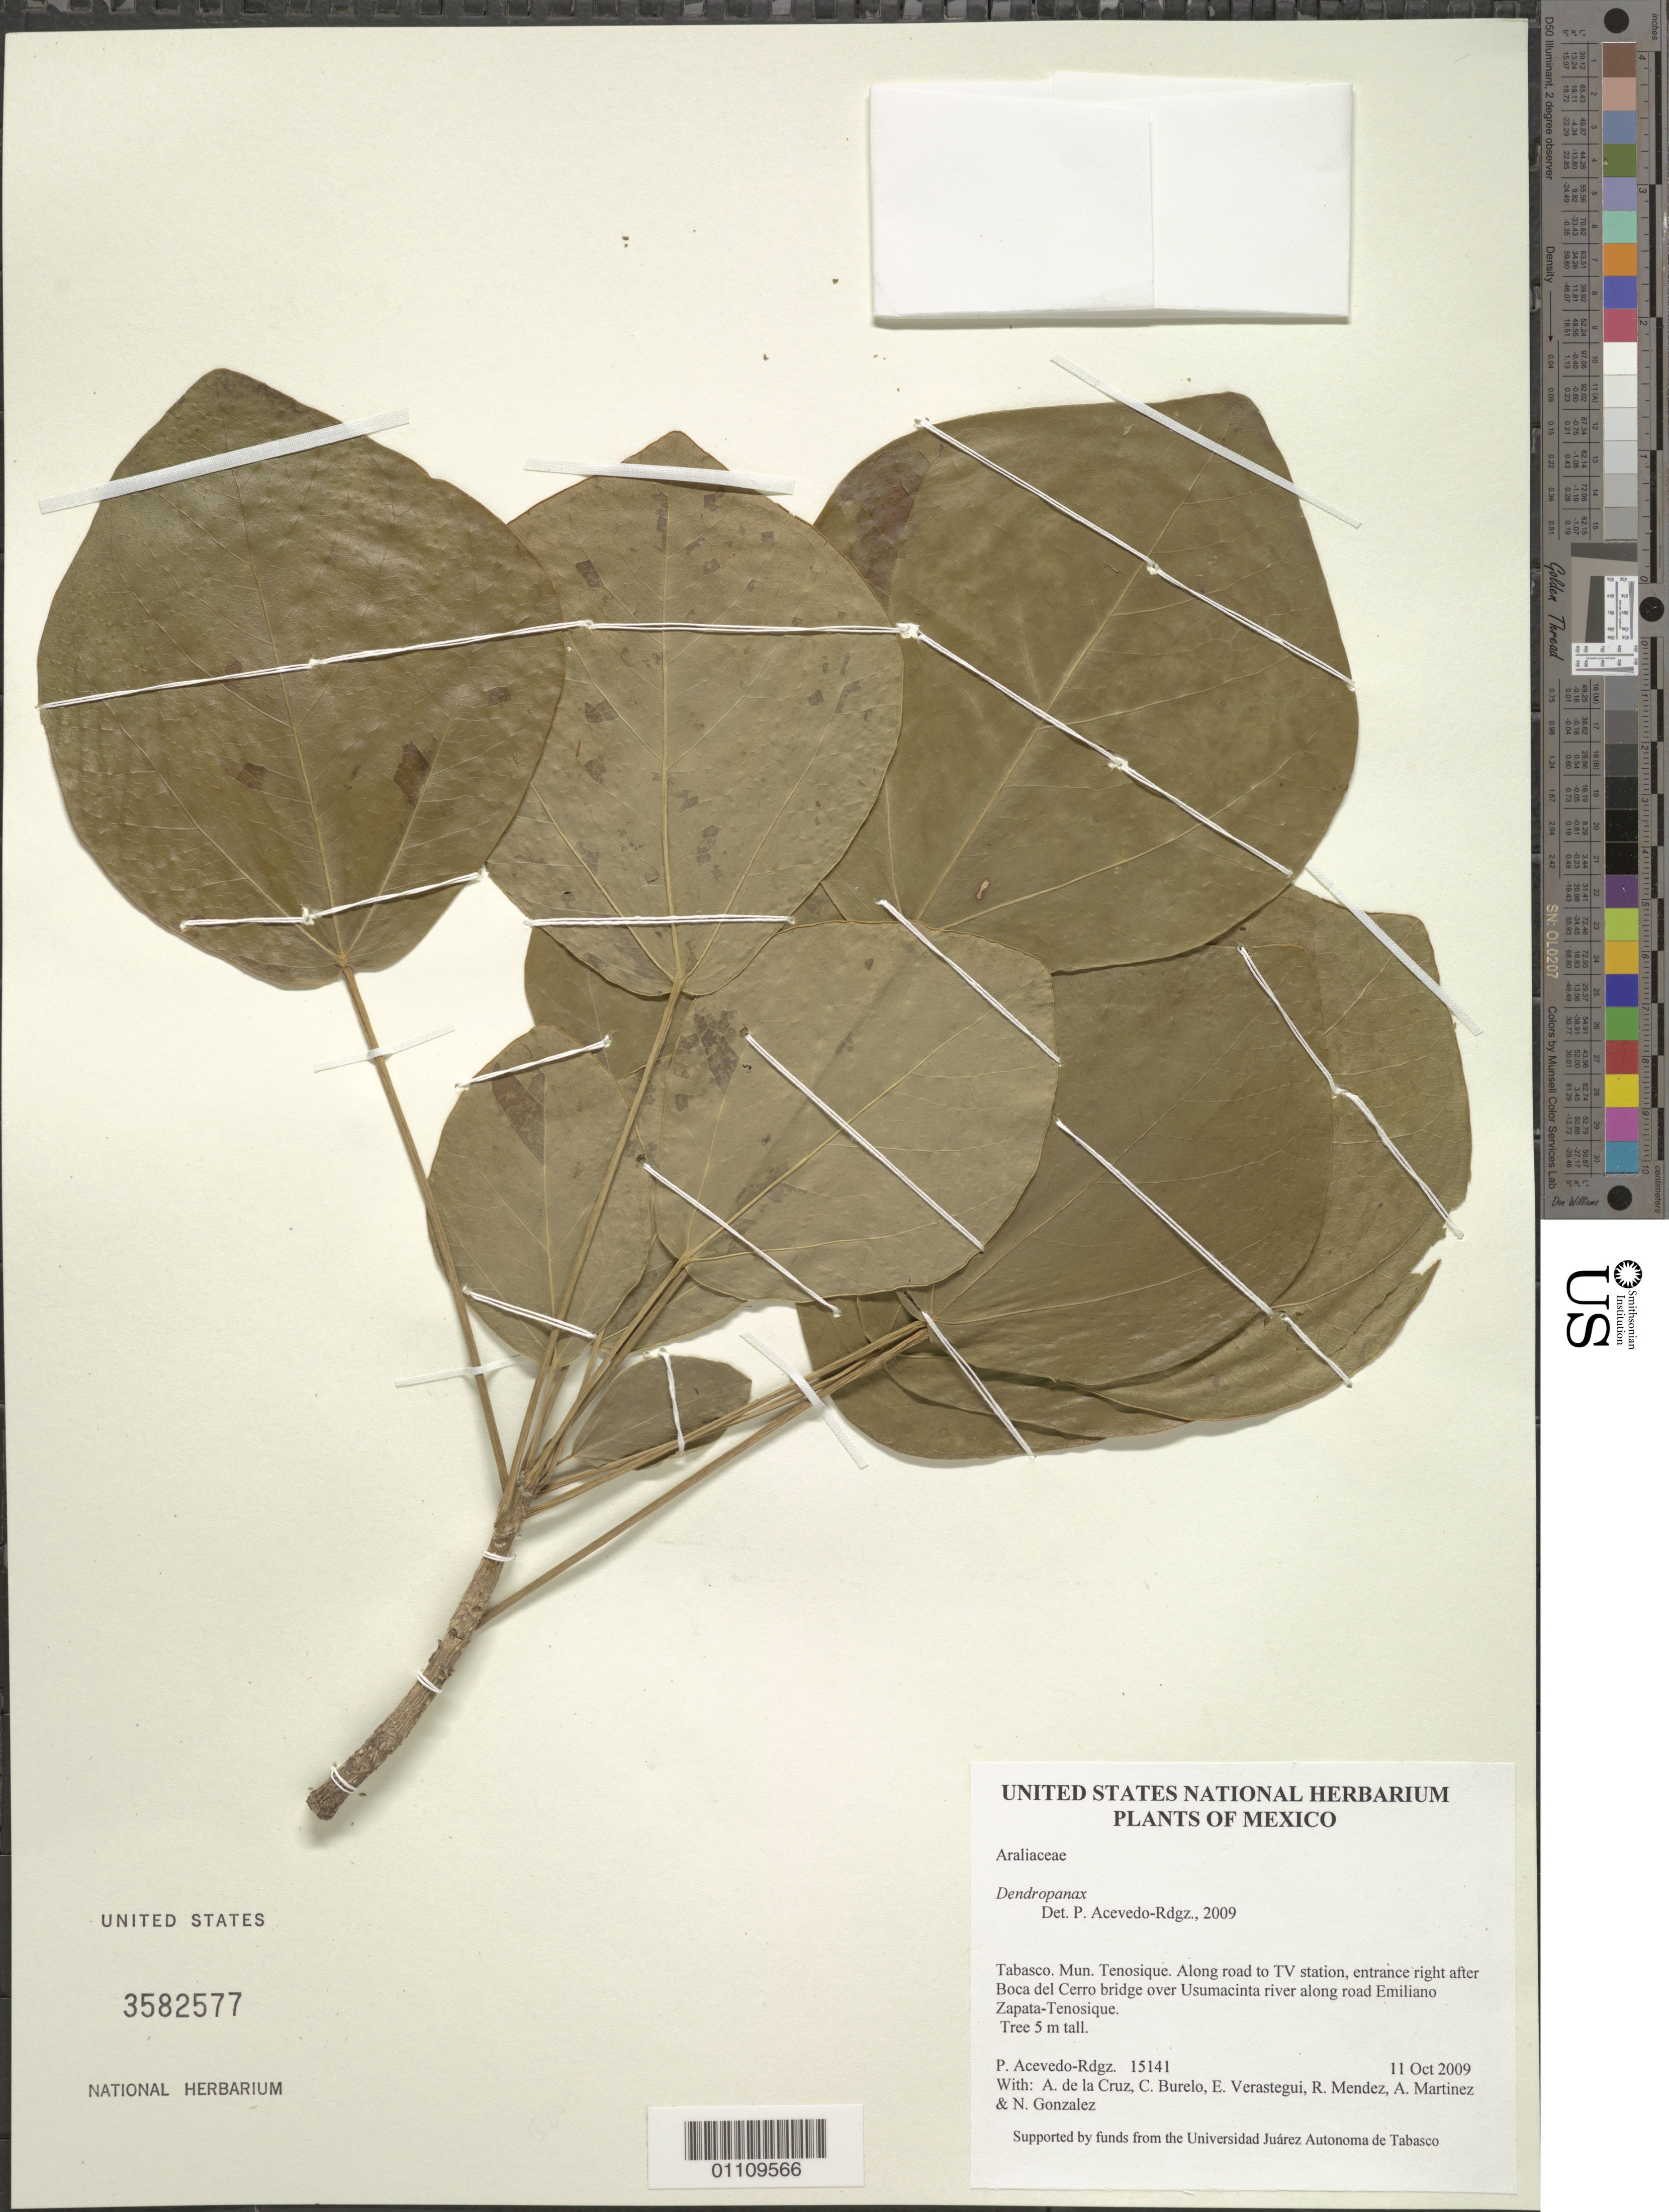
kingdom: Plantae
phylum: Tracheophyta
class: Magnoliopsida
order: Apiales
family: Araliaceae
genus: Dendropanax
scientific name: Dendropanax sp.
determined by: Acevedo-Rodríguez, P., (BOT), Smithsonian Institution - National Museum of Natural History (UNITED STATES)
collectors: P. Acevedo-Rodr., A. de la Cruz, C. Burelo, E. Verastegui, R. Mendez & A. Martinez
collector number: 15141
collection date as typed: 11 Oct 2009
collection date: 2009-10-11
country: Mexico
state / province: Tabasco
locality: Mun. Tenosique. Along road to TV station, entrance right after Boca del Cerro bridge over Usumacinta river along road Emiliano Zapata-Tenosique.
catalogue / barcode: US 3582577